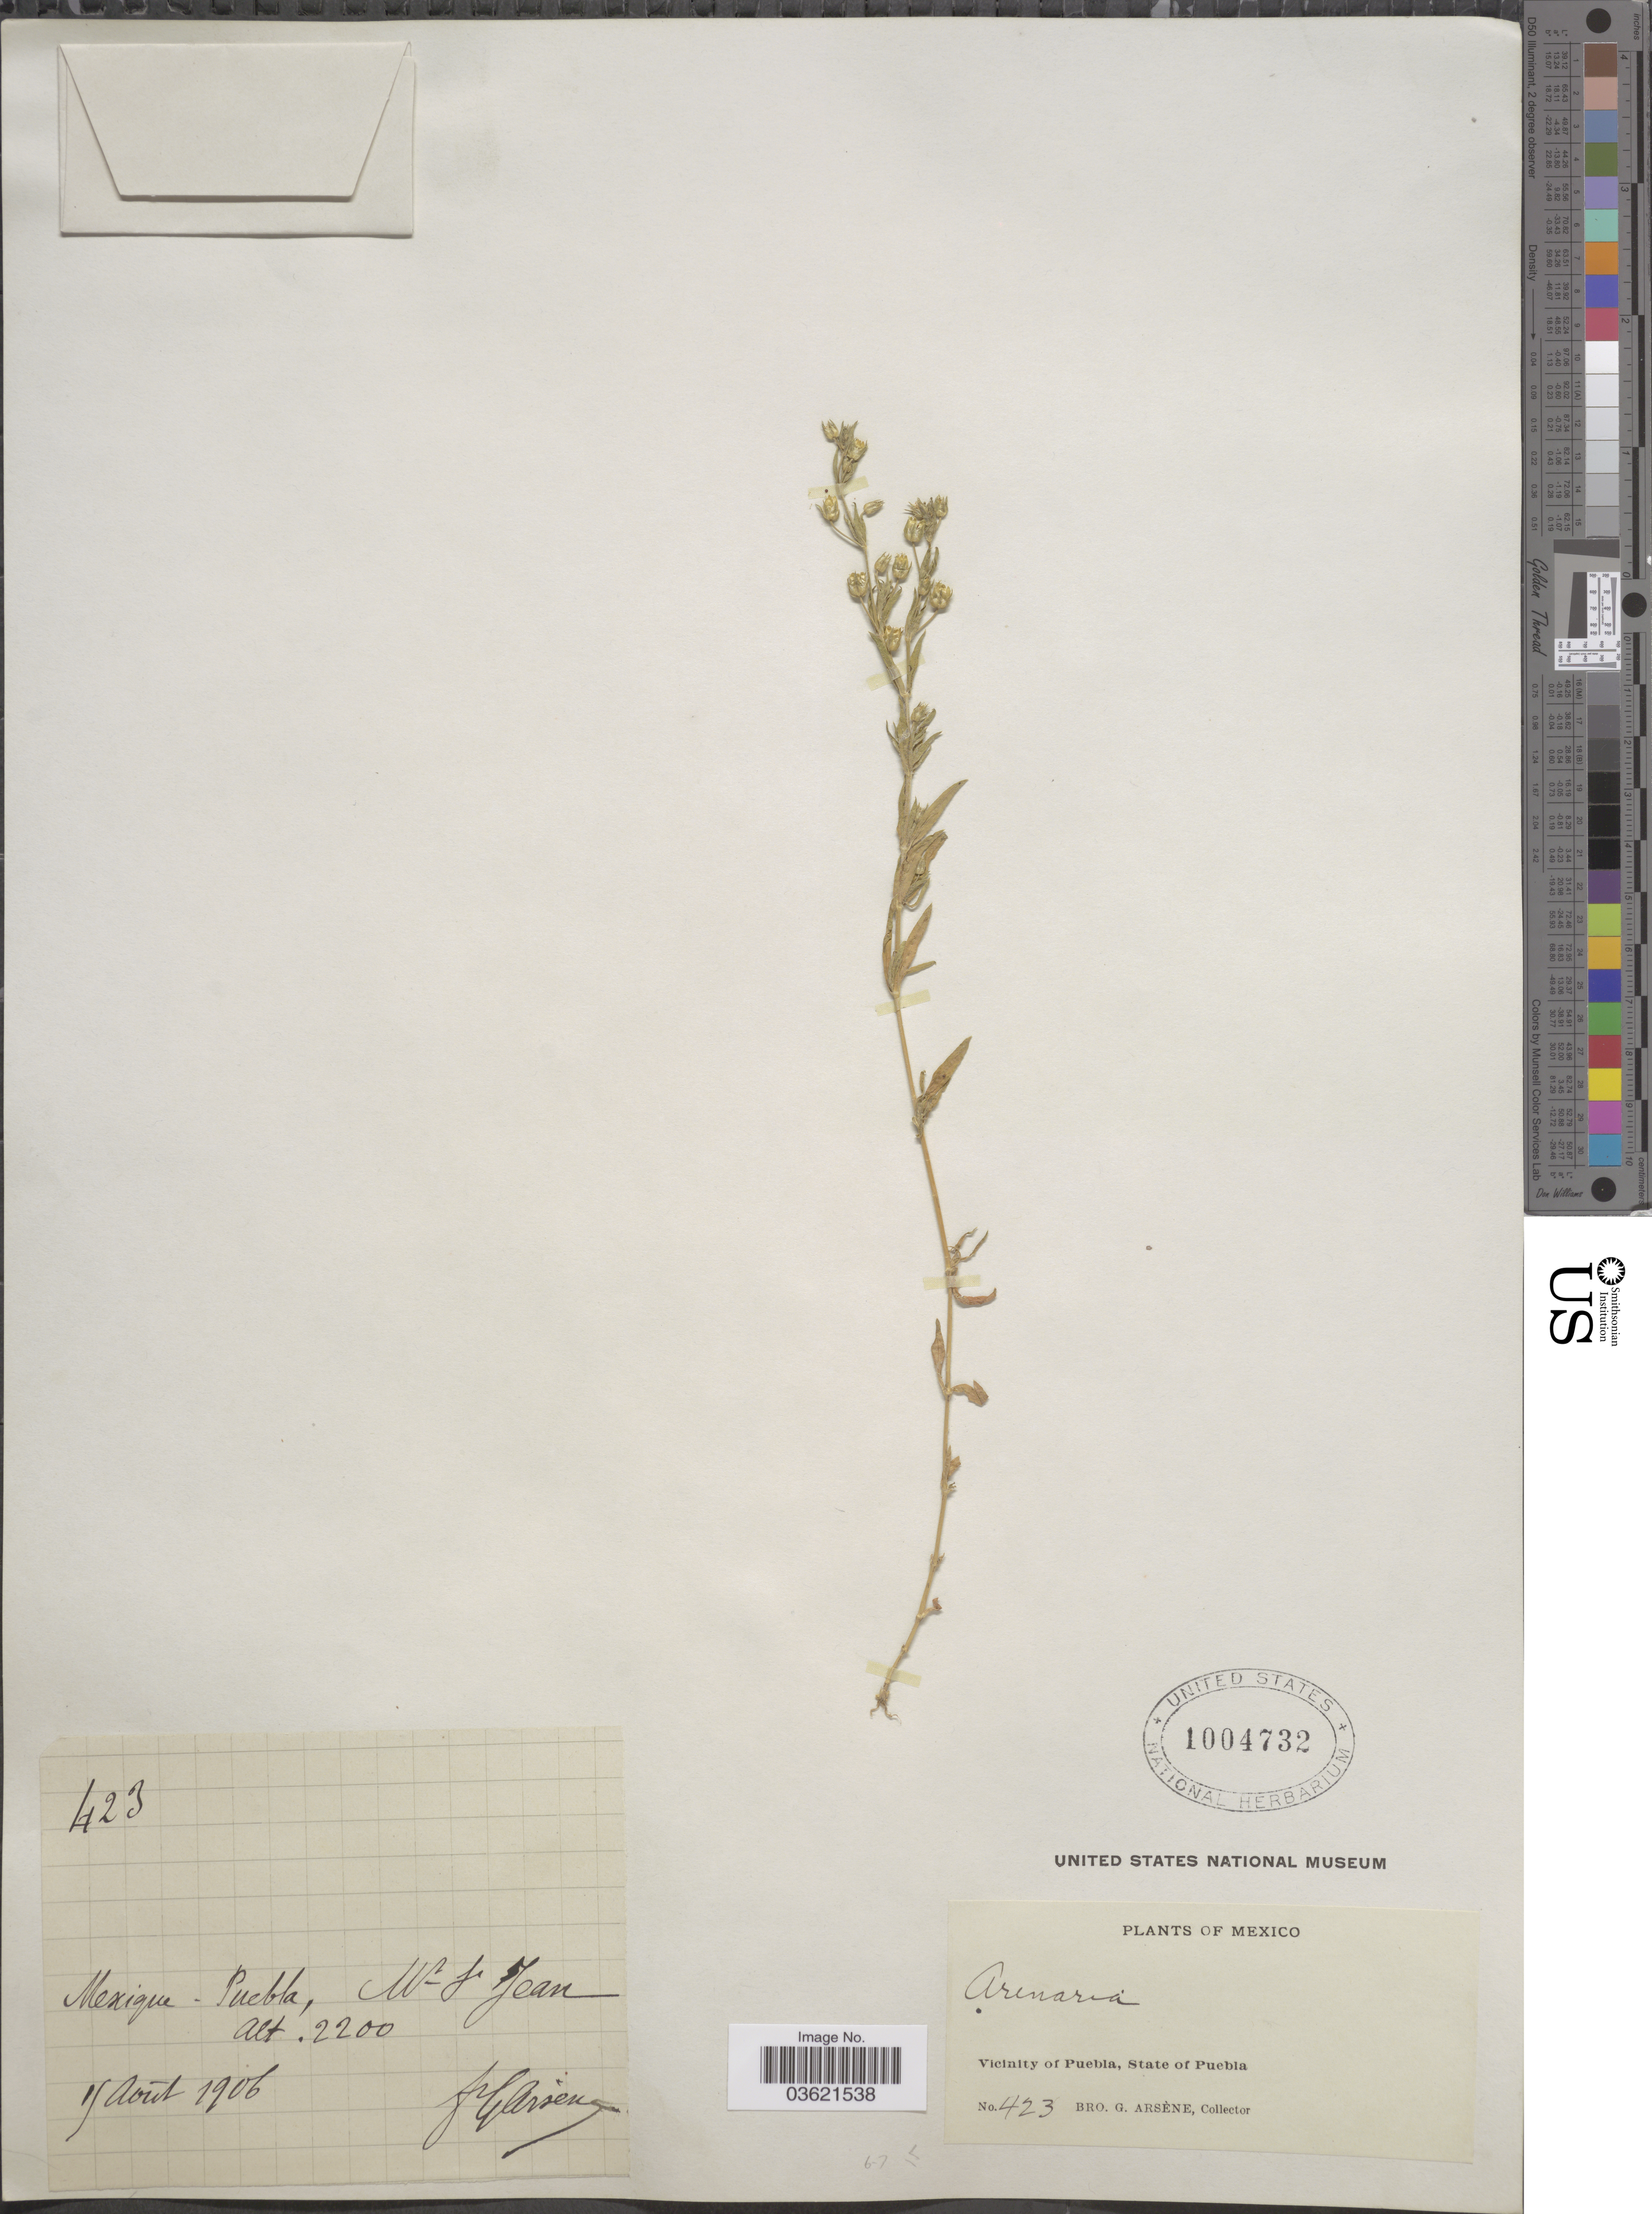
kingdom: Plantae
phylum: Tracheophyta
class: Magnoliopsida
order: Caryophyllales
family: Caryophyllaceae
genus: Arenaria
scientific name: Arenaria lanuginosa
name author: (Michx.) Rohrb.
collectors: Bro. G. Arsène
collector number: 423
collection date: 1906-08-15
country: Mexico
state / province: Puebla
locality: Mt. St. Jean, Vicinity of Puebla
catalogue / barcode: US 1004732